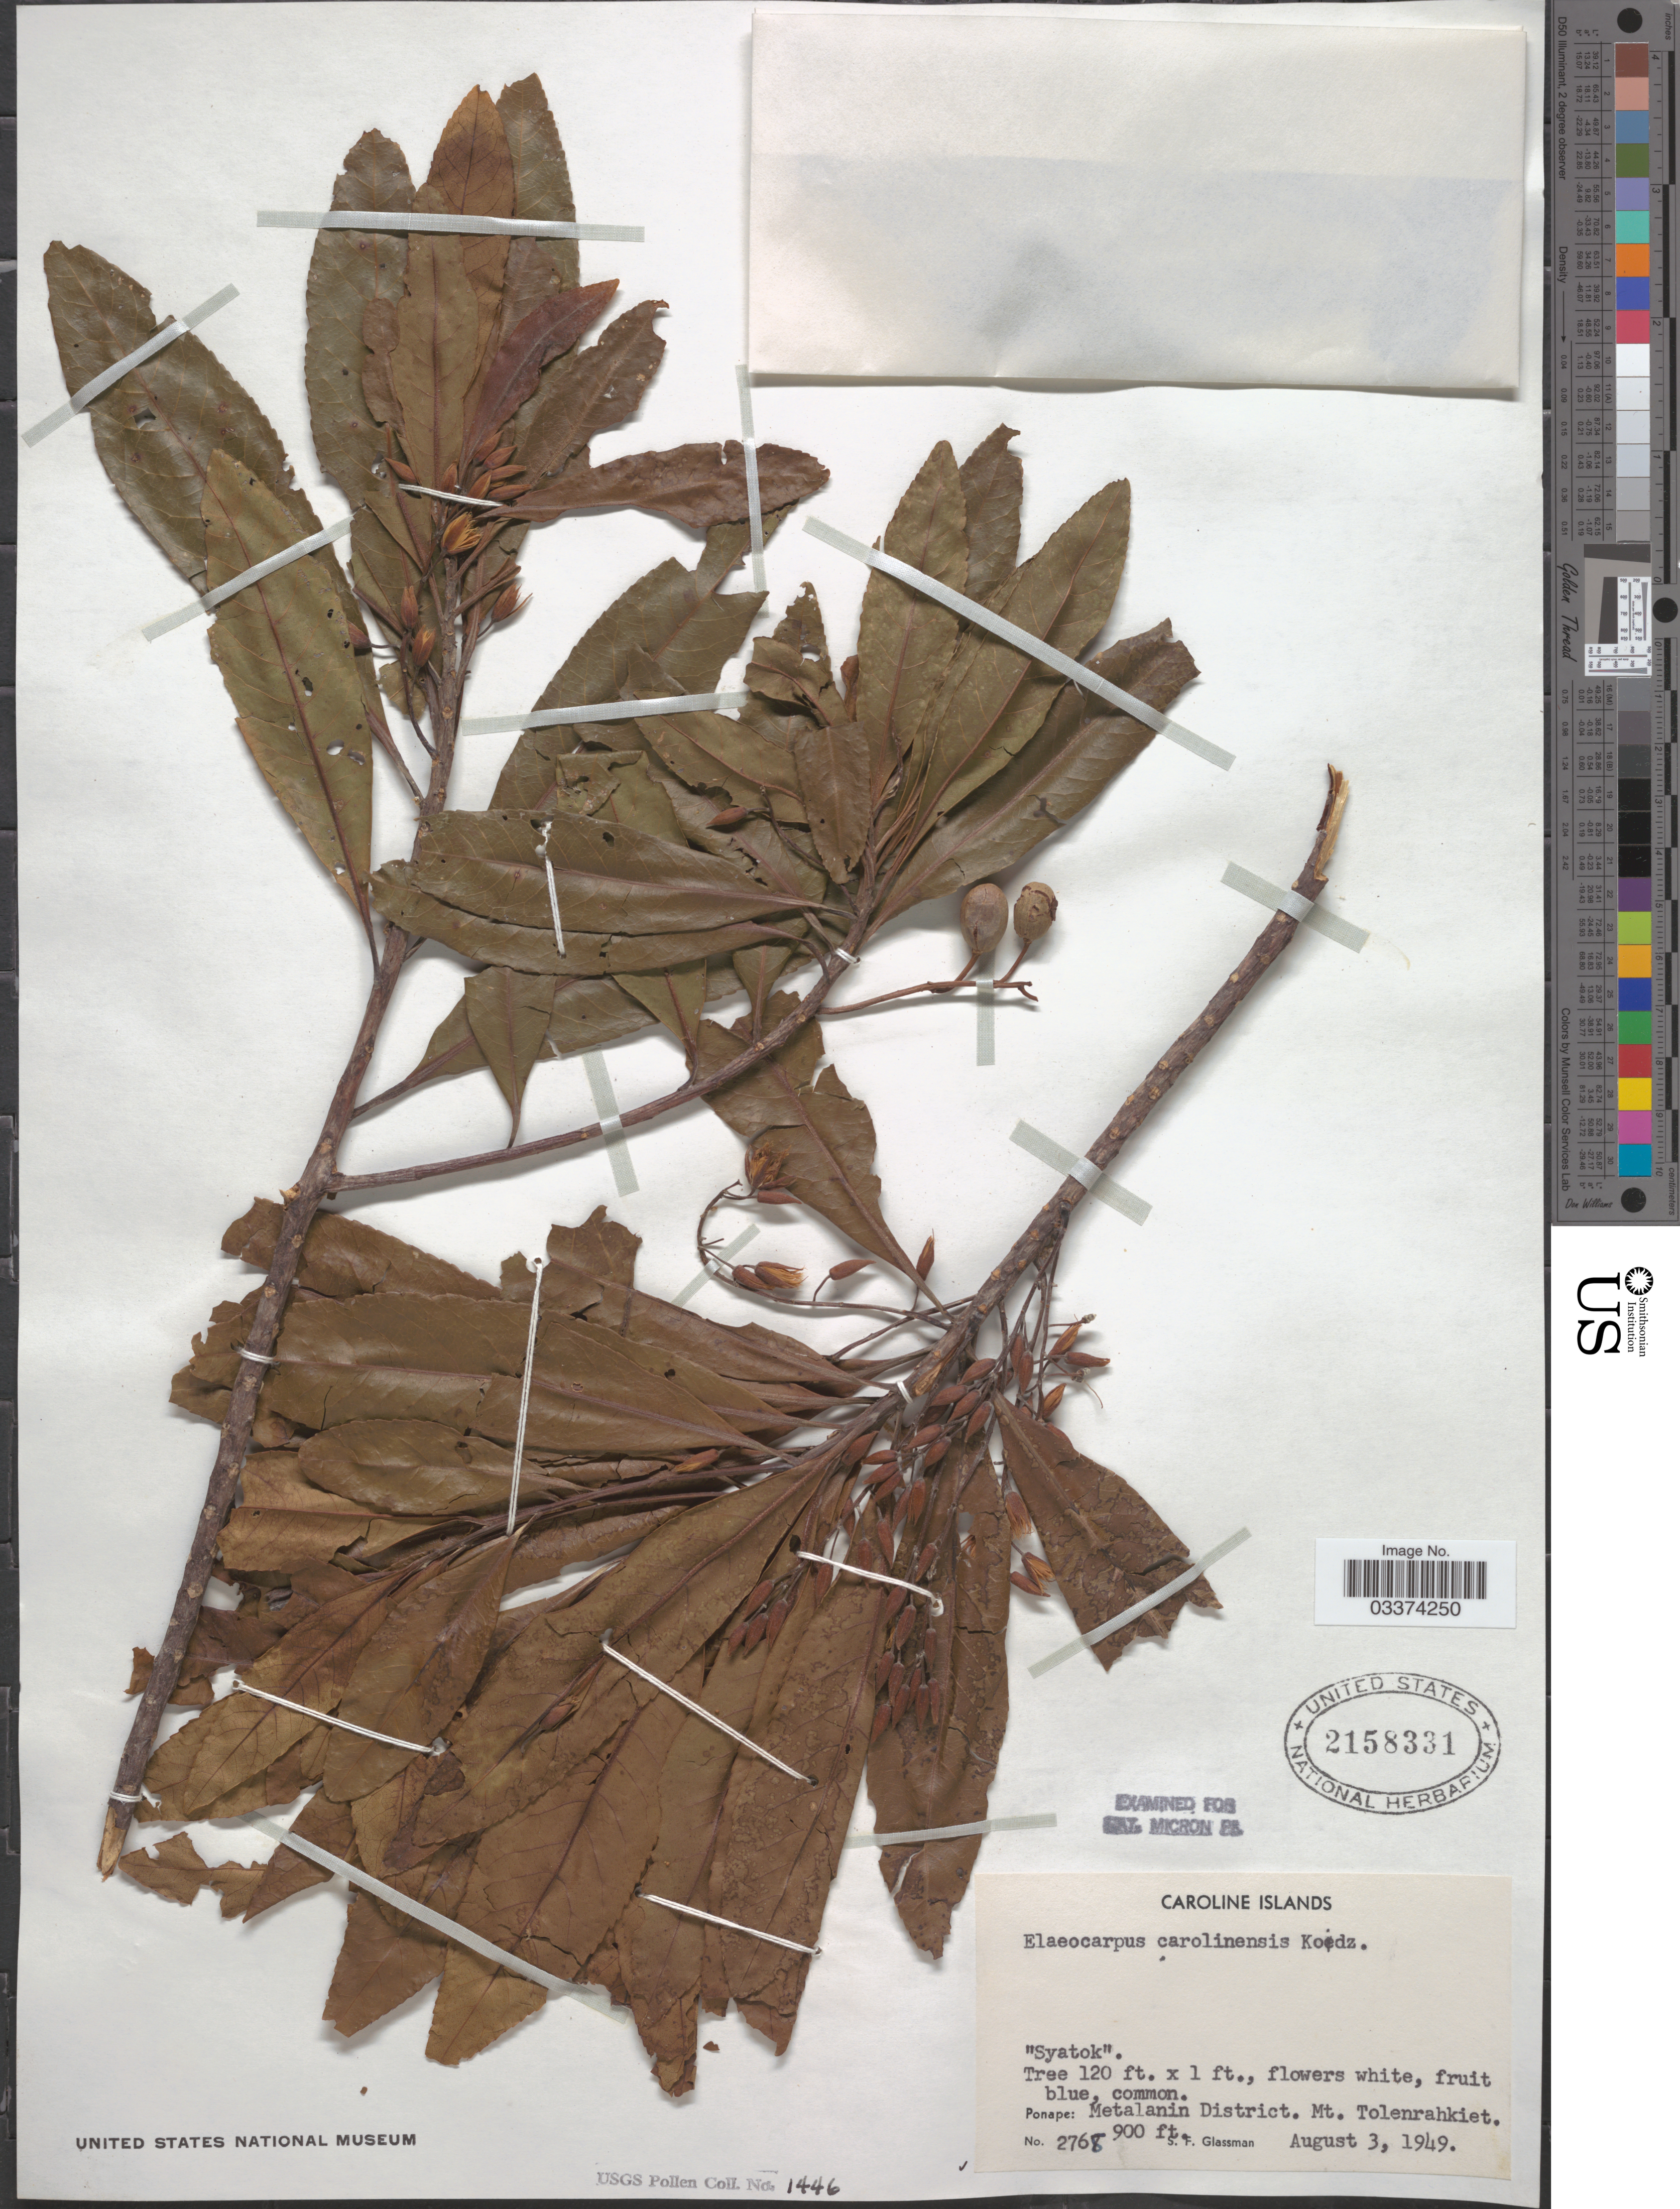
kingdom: Plantae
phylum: Tracheophyta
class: Magnoliopsida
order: Oxalidales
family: Elaeocarpaceae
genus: Elaeocarpus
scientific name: Elaeocarpus carolinensis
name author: Koidz.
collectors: S. F. Glassman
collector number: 2768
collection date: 1949-08-03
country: Micronesia, Federated States of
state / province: Pohnpei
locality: Caroline Islands. Ponape: Metalanin District. Mt. Tolenrahkiet.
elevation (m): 274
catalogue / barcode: US 2158331